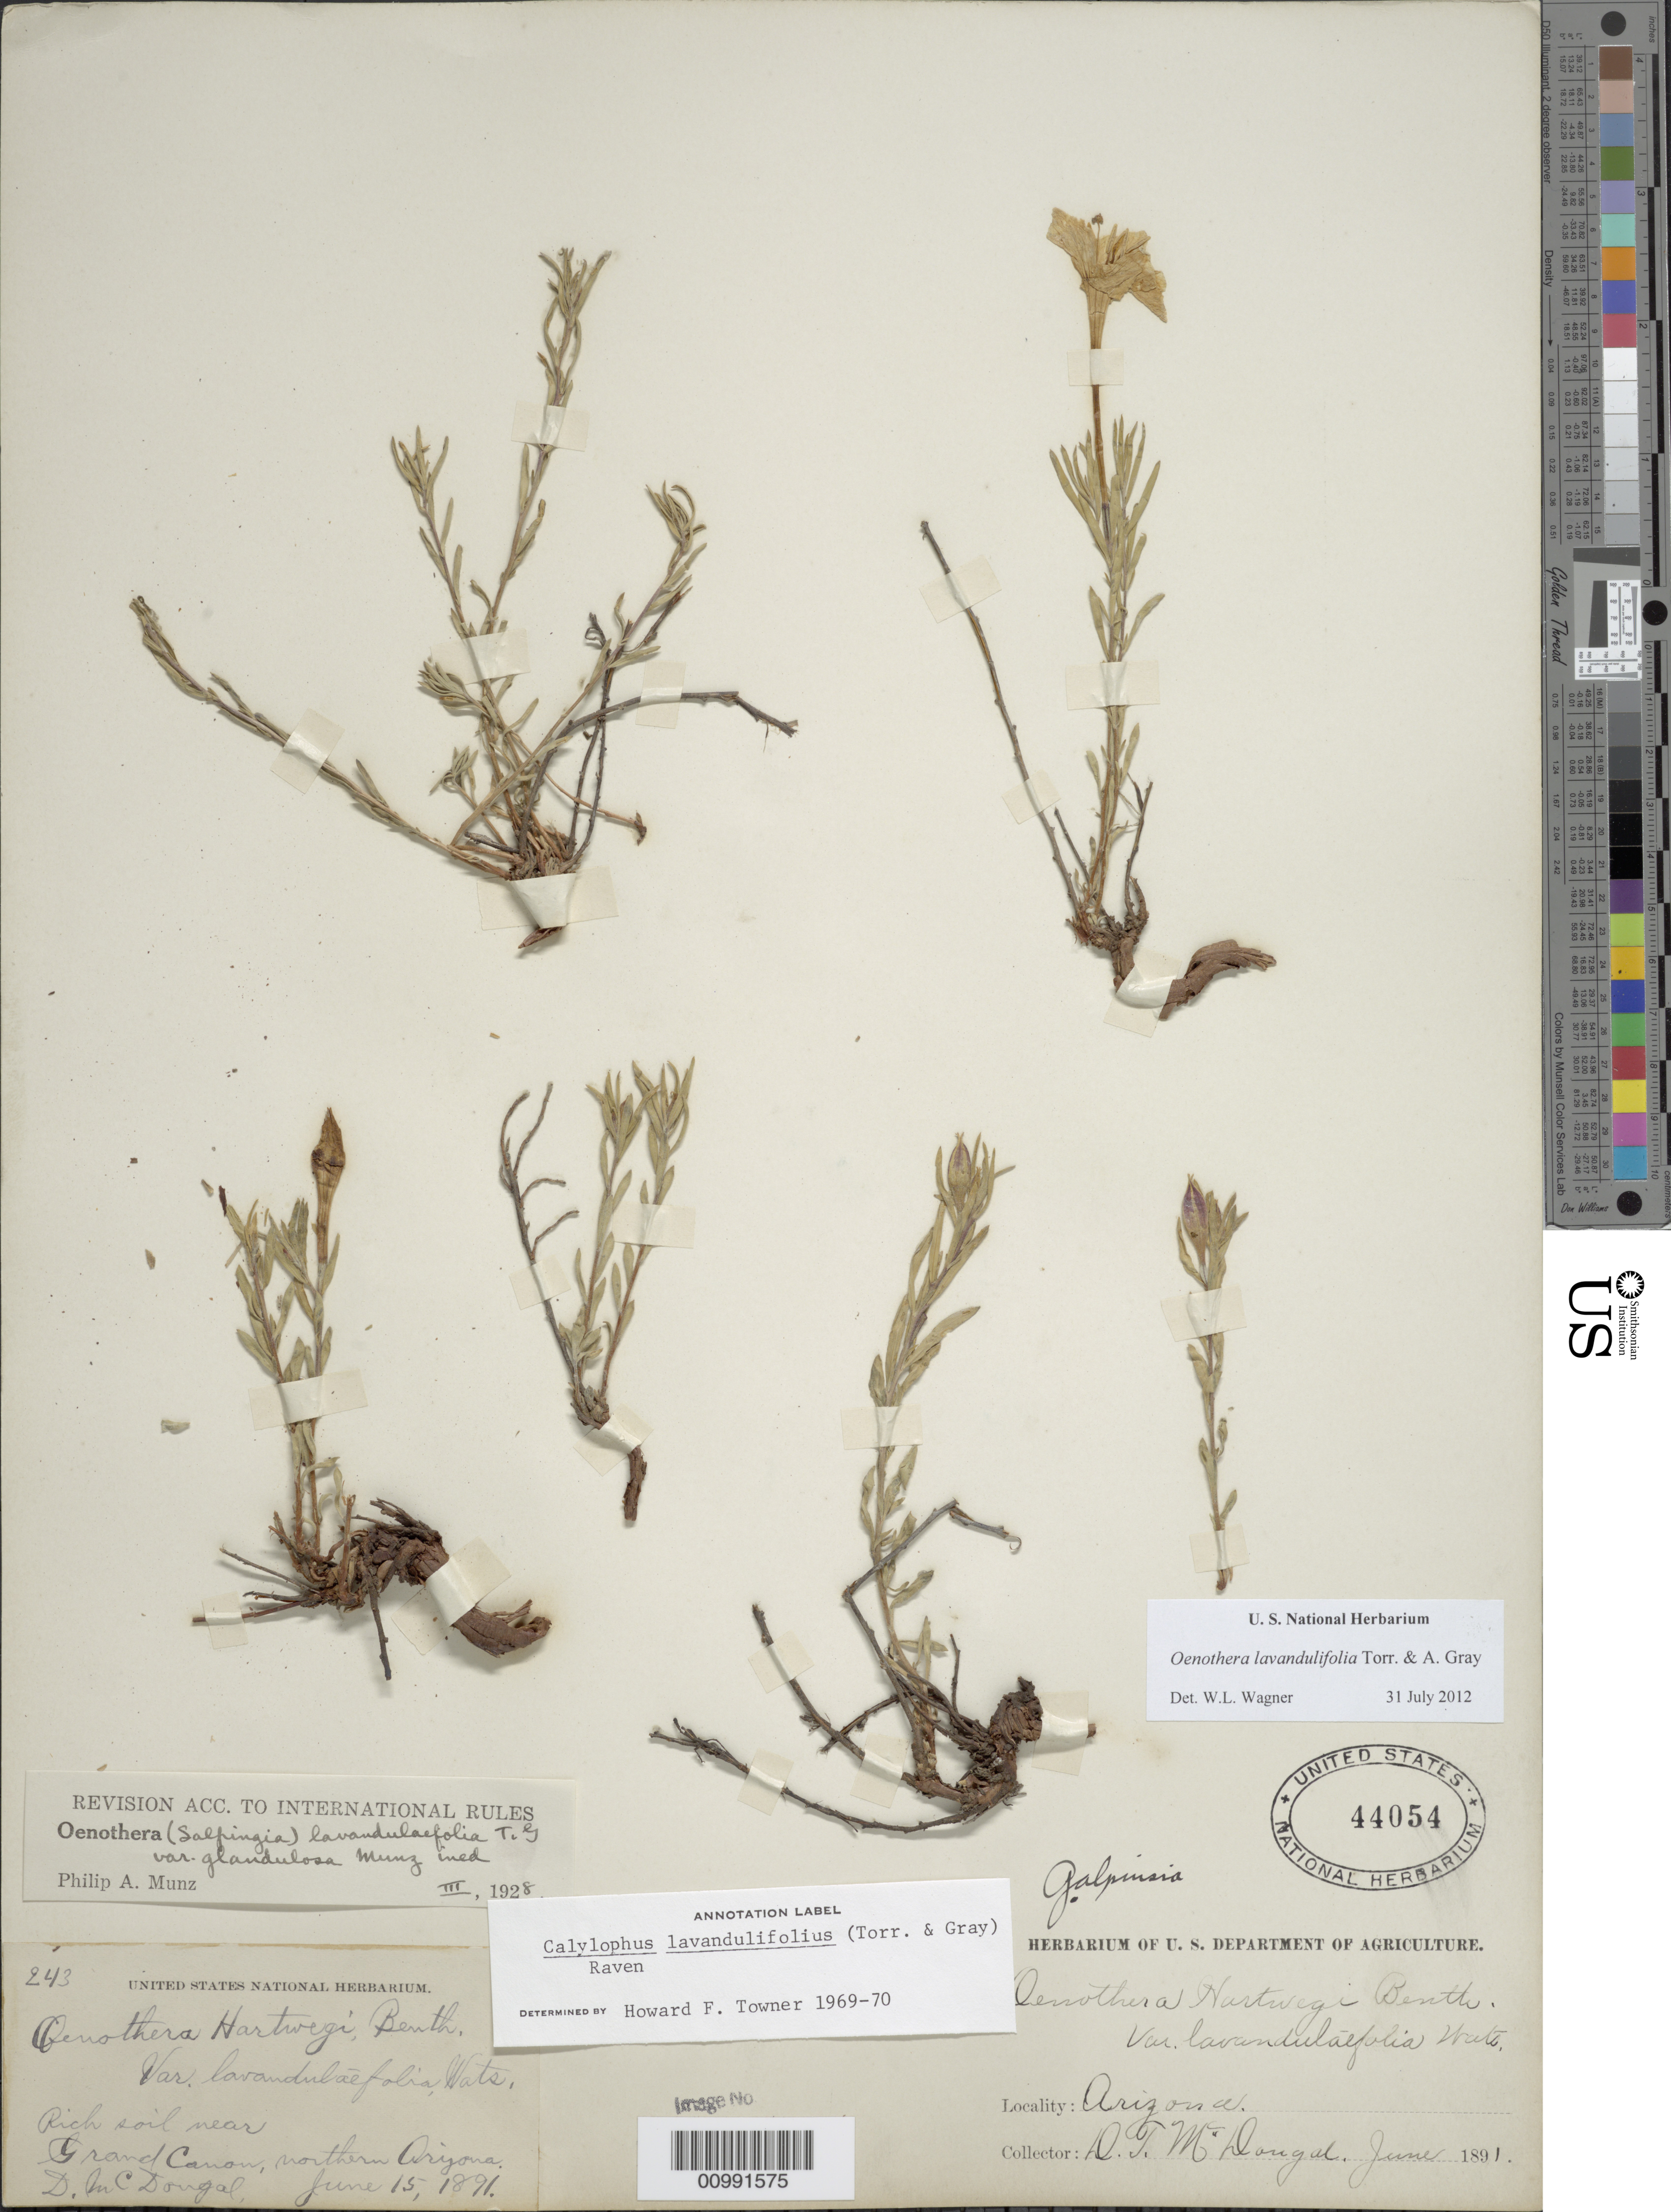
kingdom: Plantae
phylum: Tracheophyta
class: Magnoliopsida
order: Myrtales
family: Onagraceae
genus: Oenothera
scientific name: Oenothera lavandulifolia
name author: Torr. & A. Gray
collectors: D. T. MacDougal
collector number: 243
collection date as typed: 15 Jun 1891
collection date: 1891-06-15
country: United States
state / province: Arizona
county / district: Coconino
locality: Rich soil near the Grand Canyon.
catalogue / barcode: US 44054